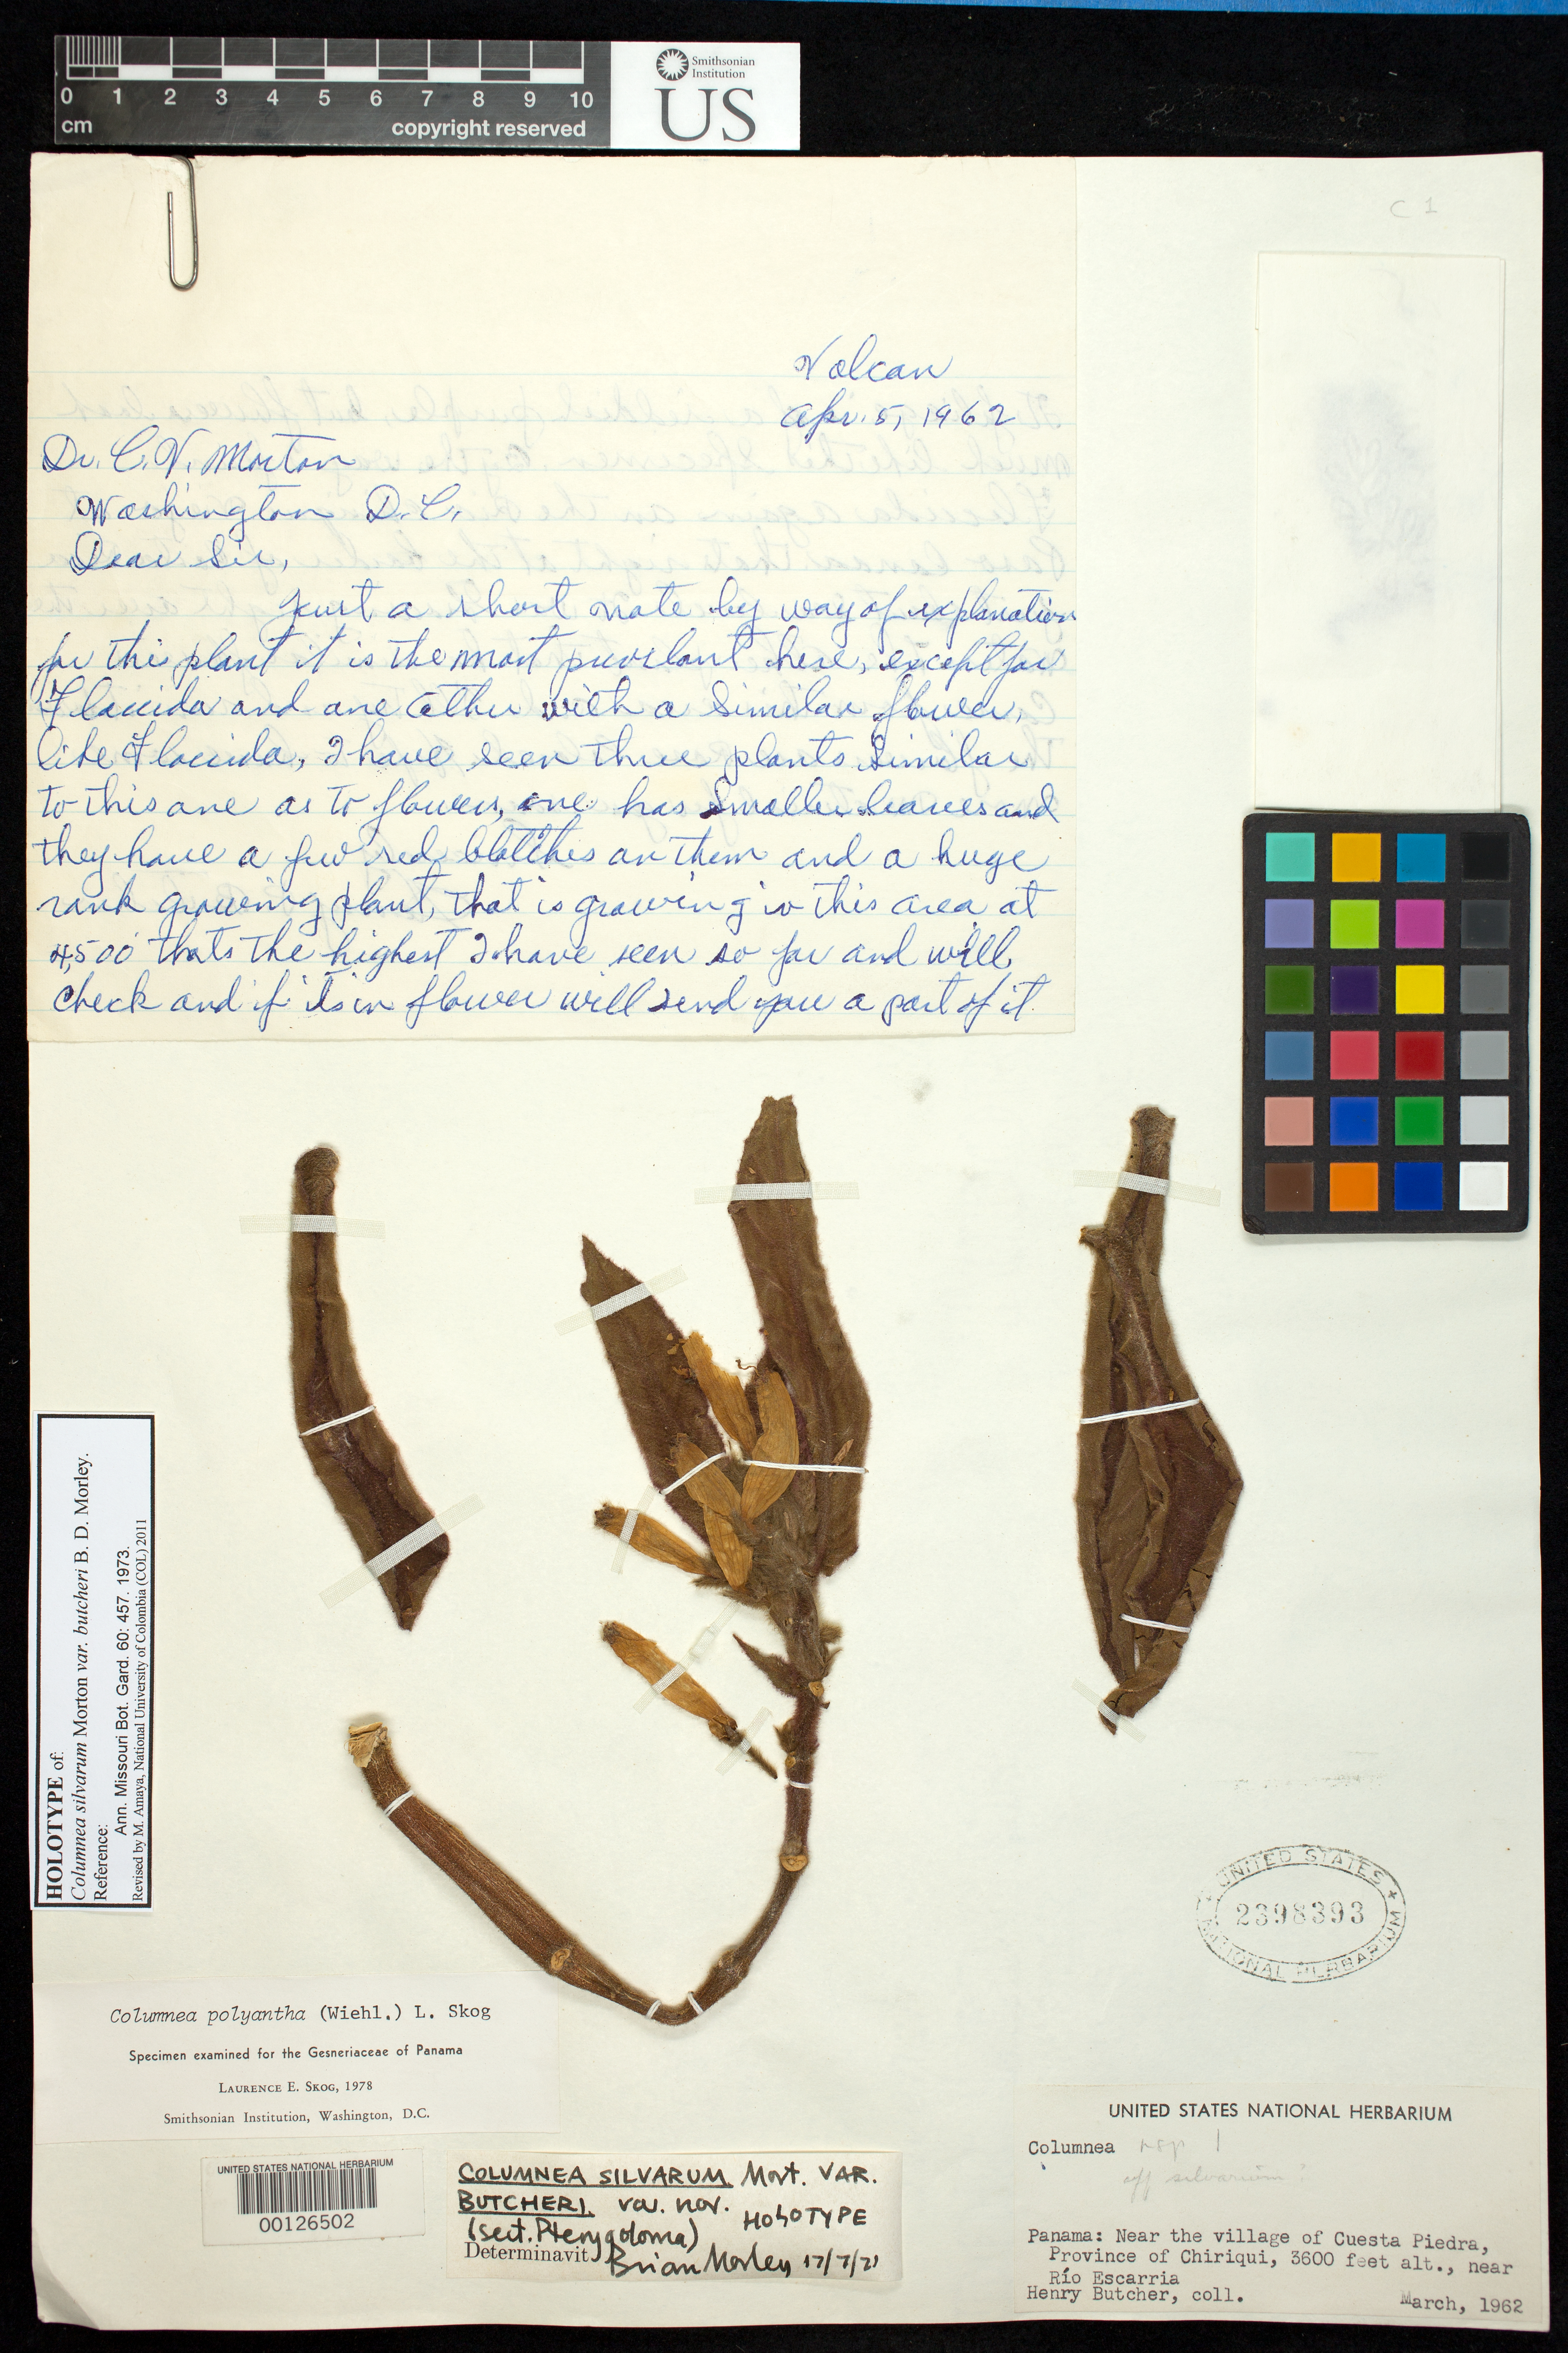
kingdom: Plantae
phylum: Tracheophyta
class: Magnoliopsida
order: Lamiales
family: Gesneriaceae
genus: Columnea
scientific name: Columnea silvarum var. butcheri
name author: B.D. Morley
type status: Holotype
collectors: H. Butcher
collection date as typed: Mar 1962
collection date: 1962-03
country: Panama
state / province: Chiriquí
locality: Near Cuesta Piedra, near Rio Escarria.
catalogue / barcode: US 2398393